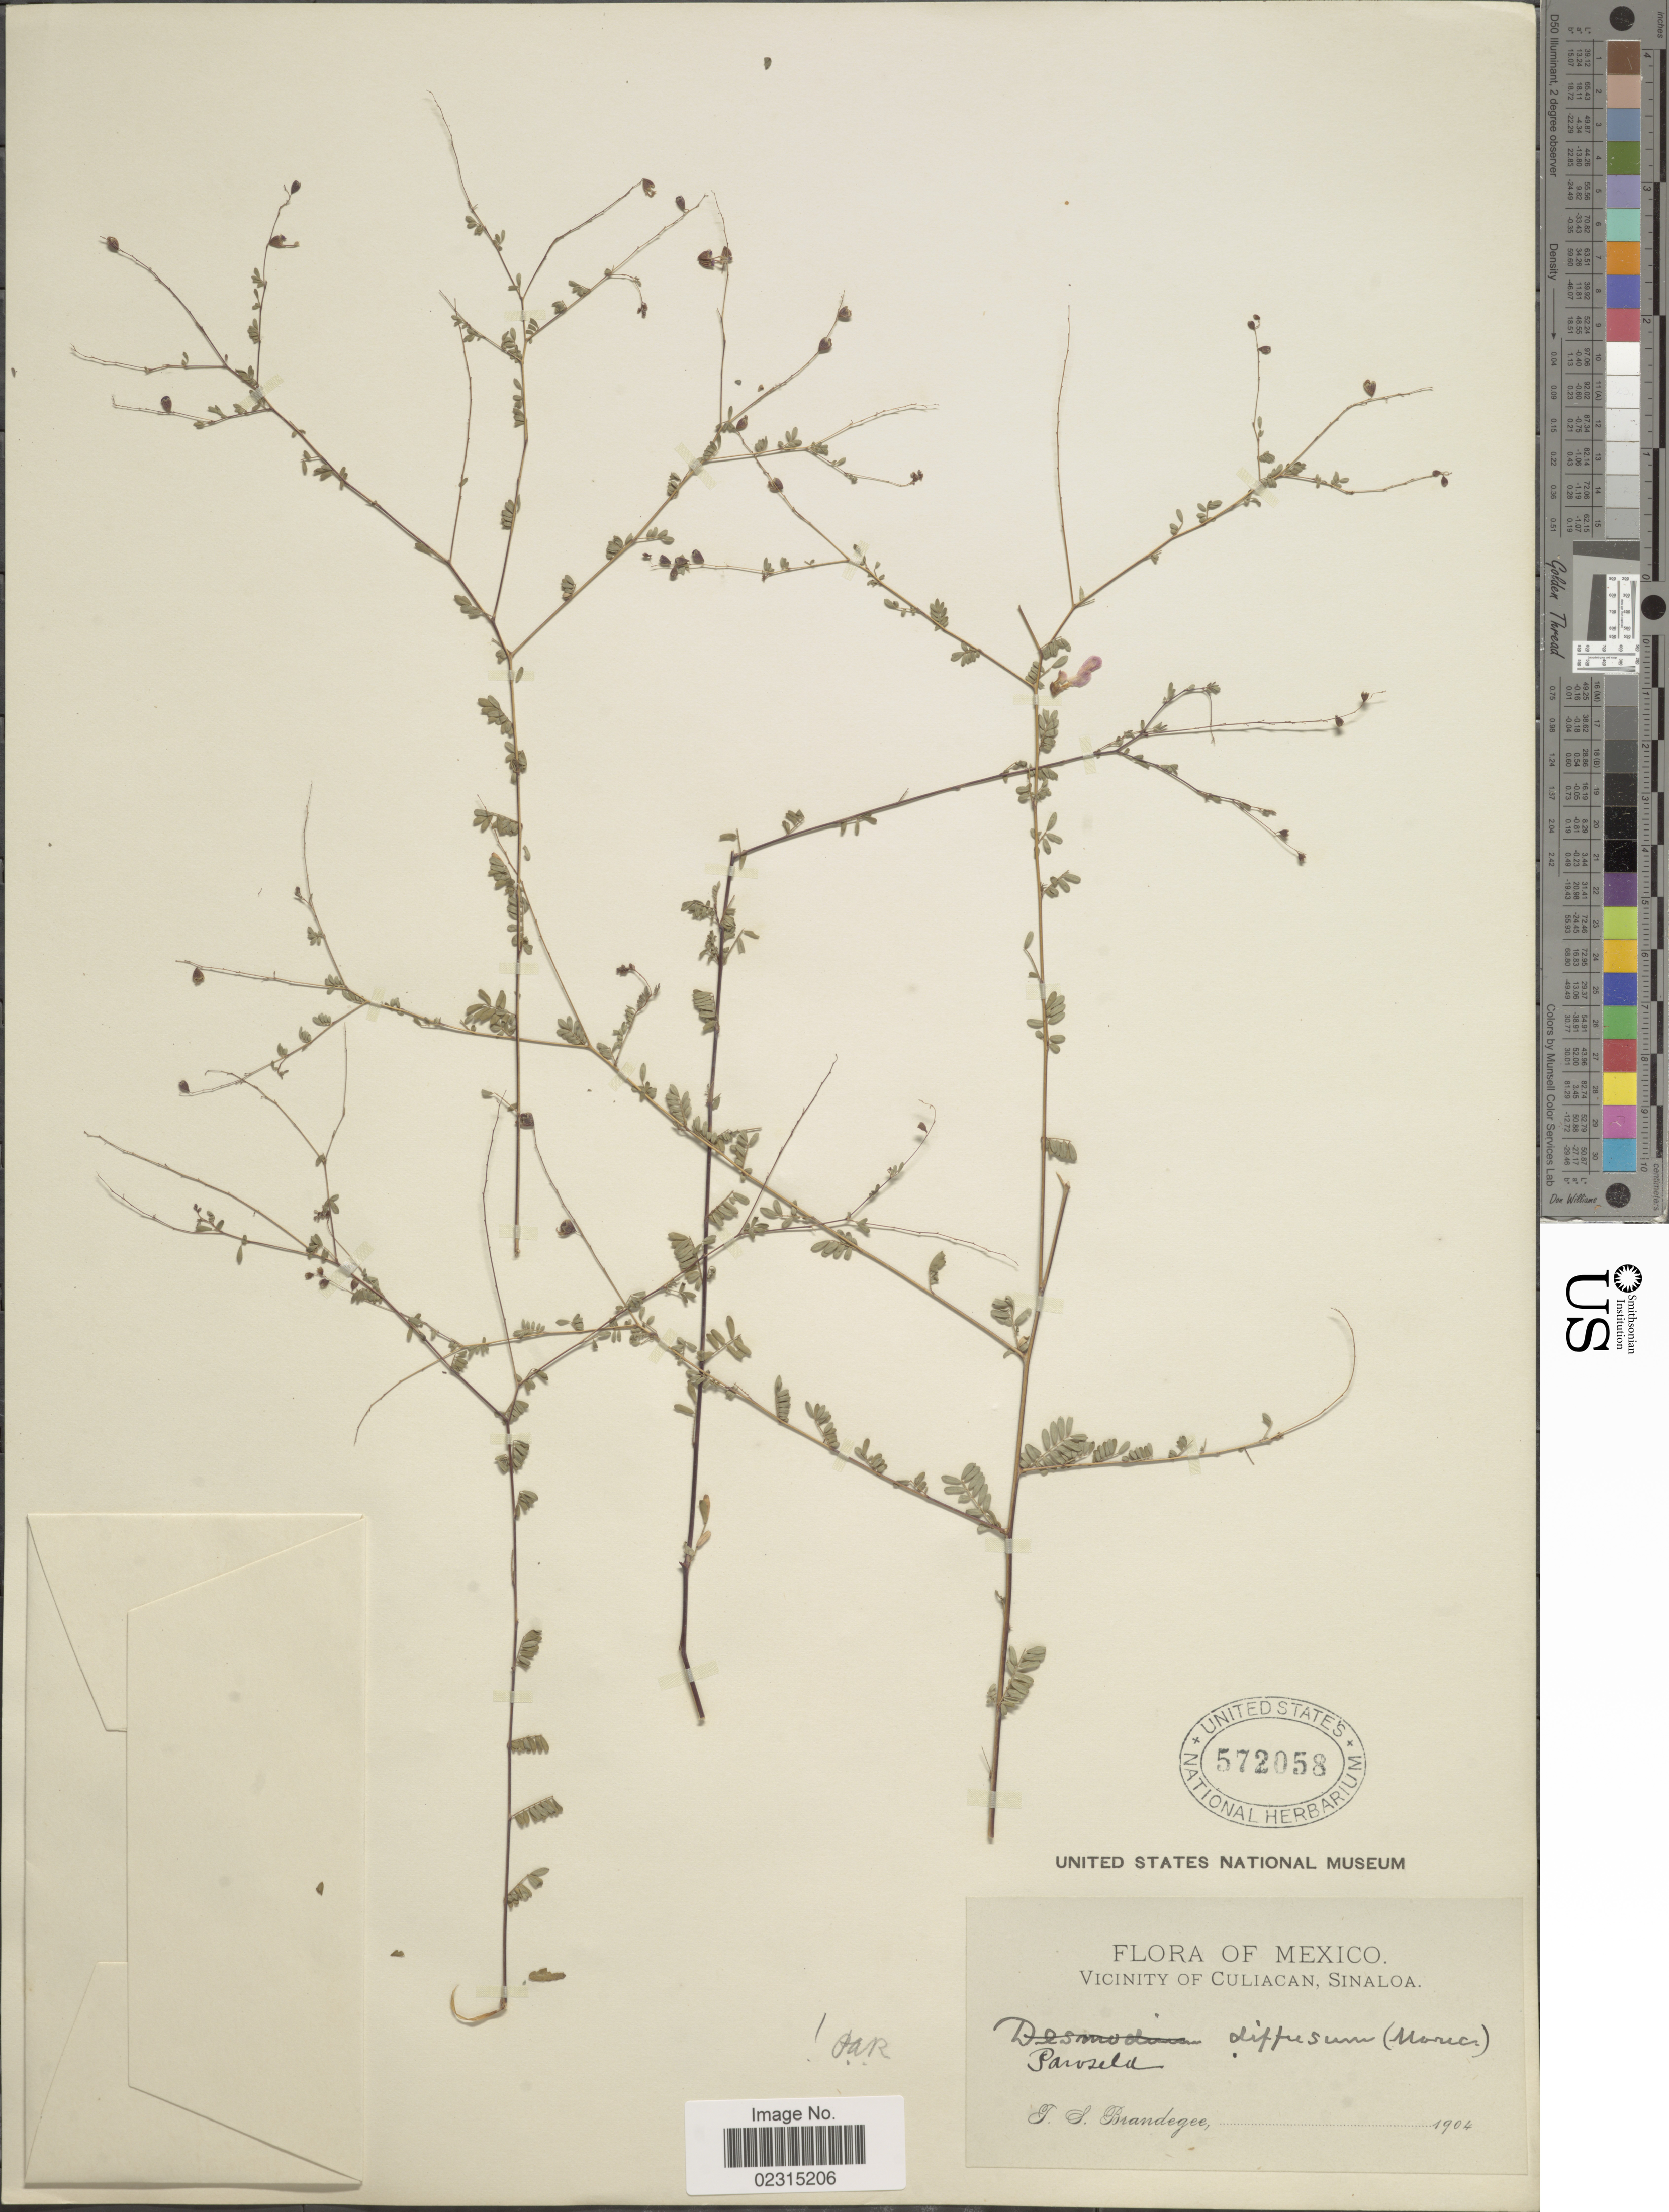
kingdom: Plantae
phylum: Tracheophyta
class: Magnoliopsida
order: Fabales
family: Fabaceae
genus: Marina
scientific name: Marina diffusa var. diffusa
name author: (Moric.) Barneby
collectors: T. S. Brandegee (herbarium)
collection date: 1904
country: Mexico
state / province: Sinaloa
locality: Vicinity of Culiacan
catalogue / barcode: US 572058